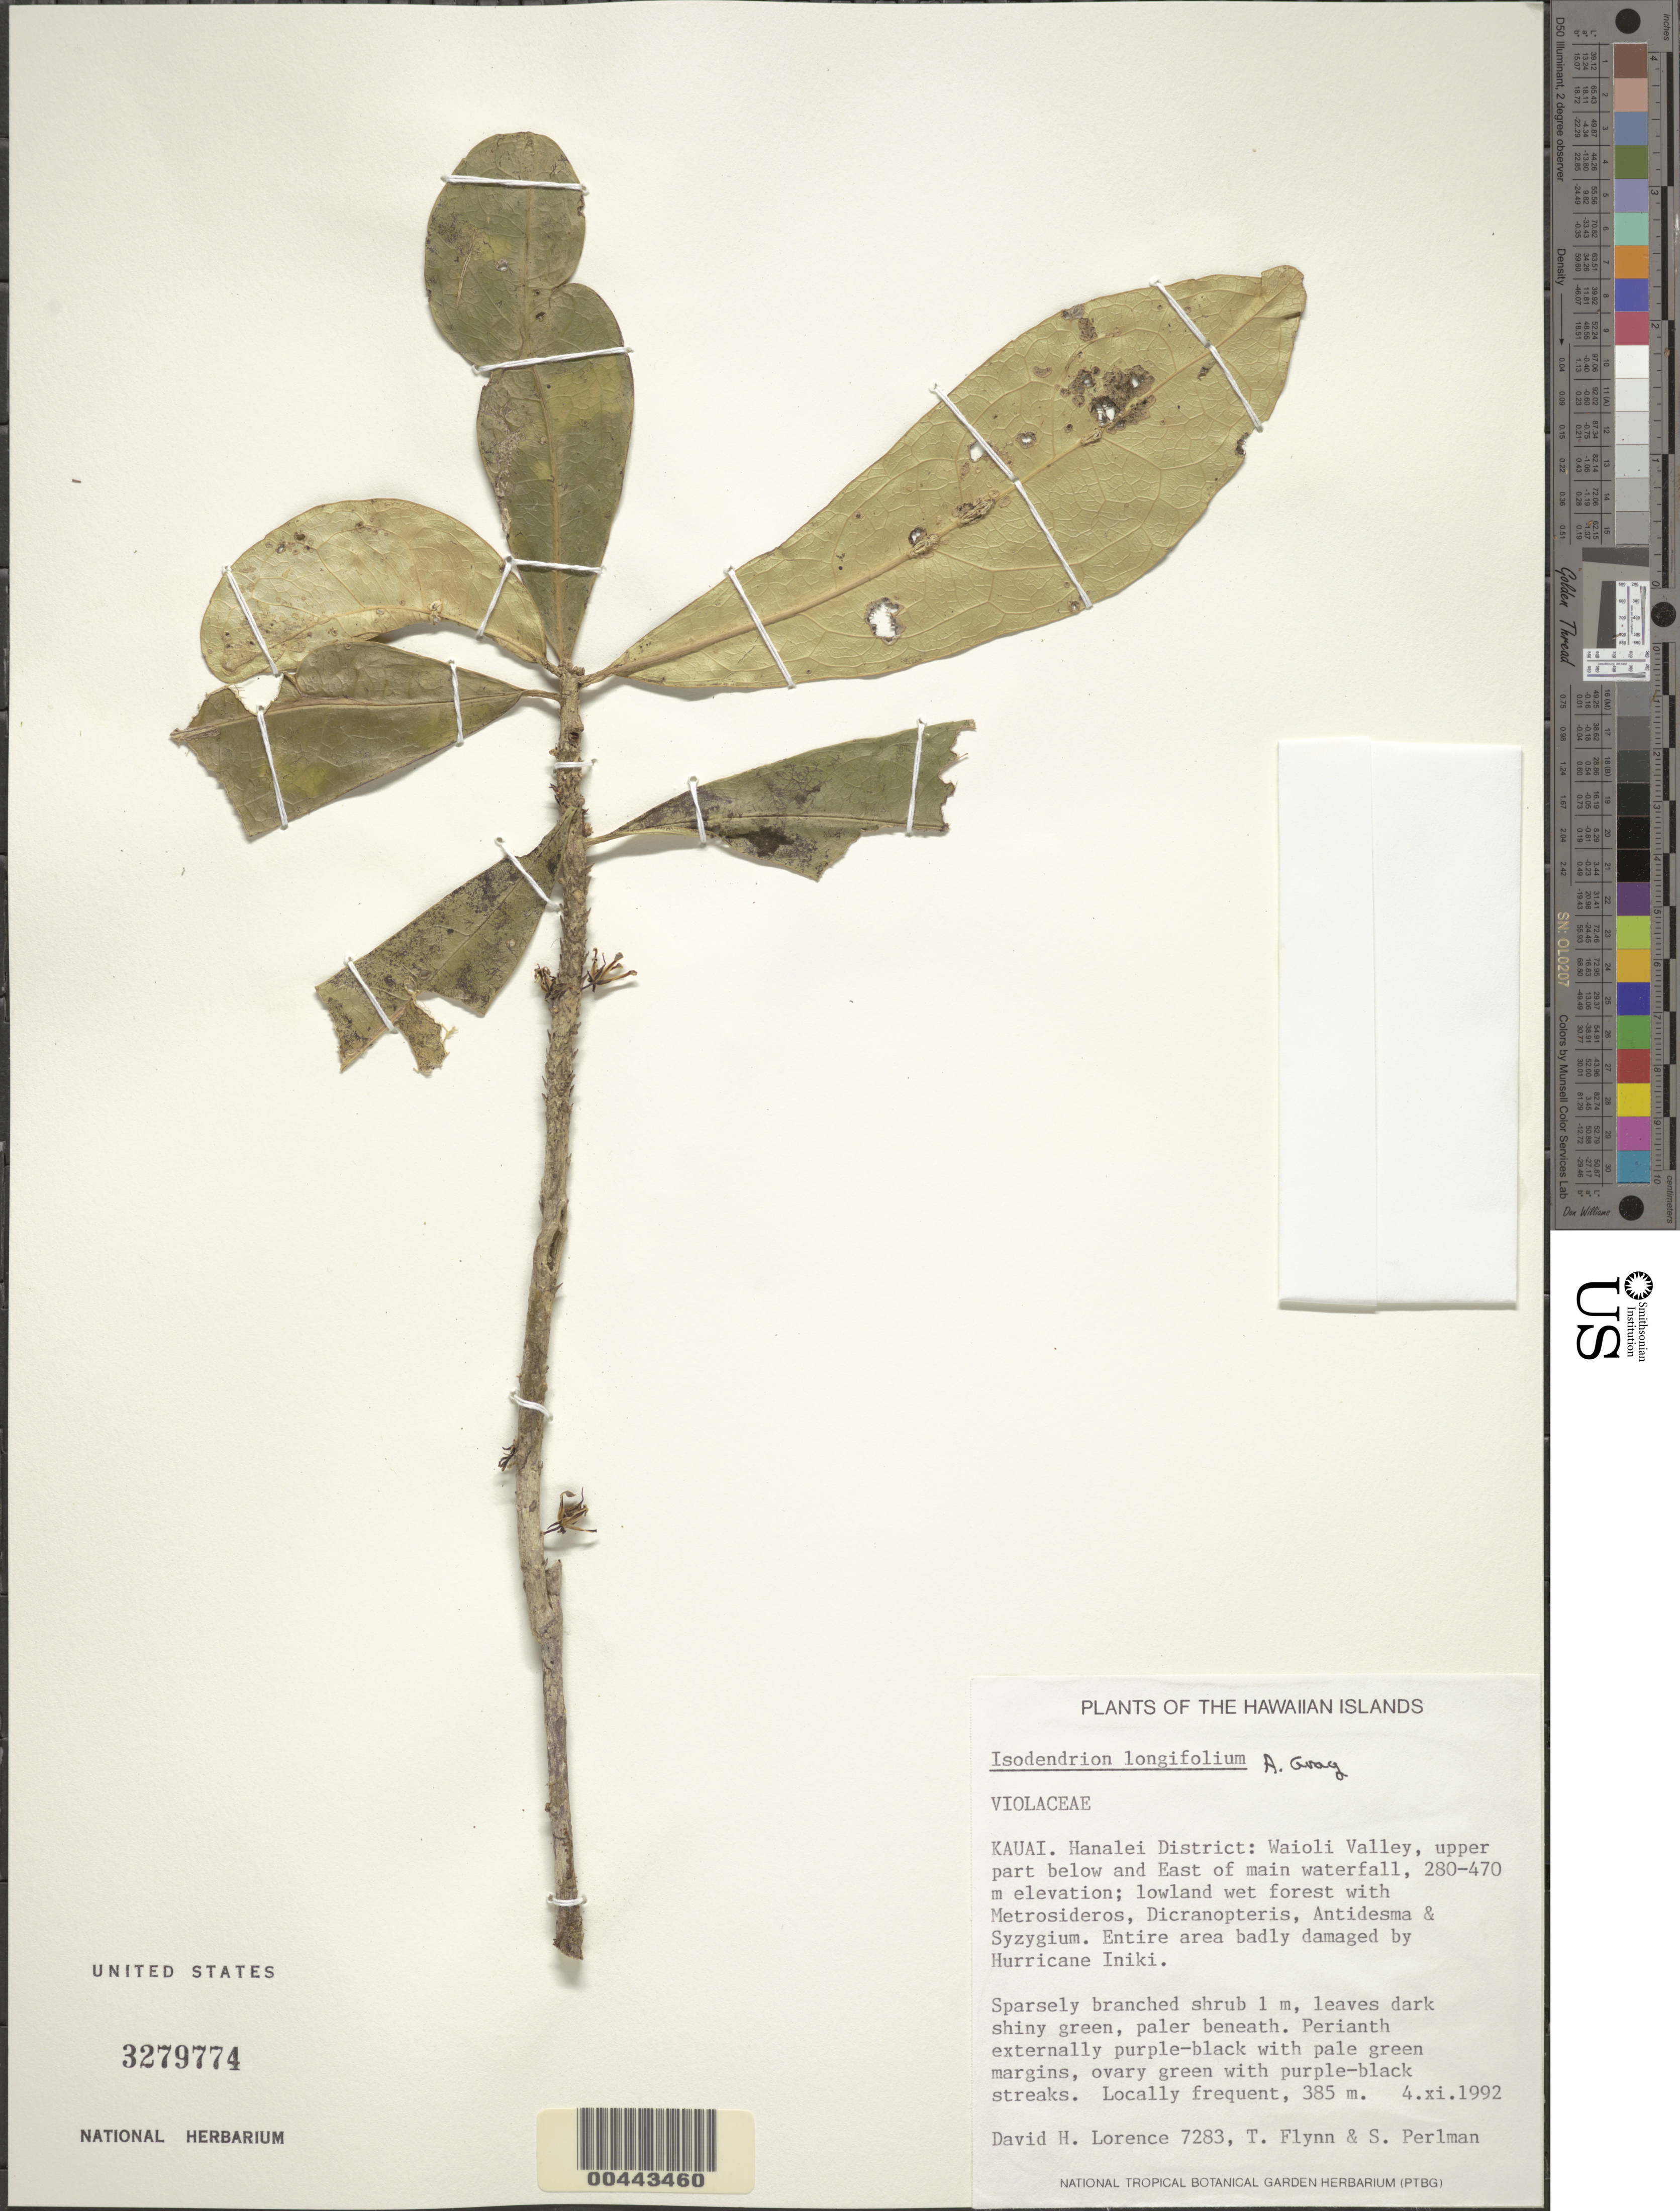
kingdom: Plantae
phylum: Tracheophyta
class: Magnoliopsida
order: Malpighiales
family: Violaceae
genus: Isodendrion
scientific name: Isodendrion longifolium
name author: A. Gray in Wilkes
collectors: D. Lorence, T. W. Flynn & S. P. Perlman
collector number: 7283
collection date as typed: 4 Nov 1992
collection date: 1992-11-04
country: United States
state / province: Hawaii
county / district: Kauai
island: Kaua'i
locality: Hanalei District, Waioli Valley, upper part below and E of main waterfall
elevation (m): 280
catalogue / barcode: US 3279774